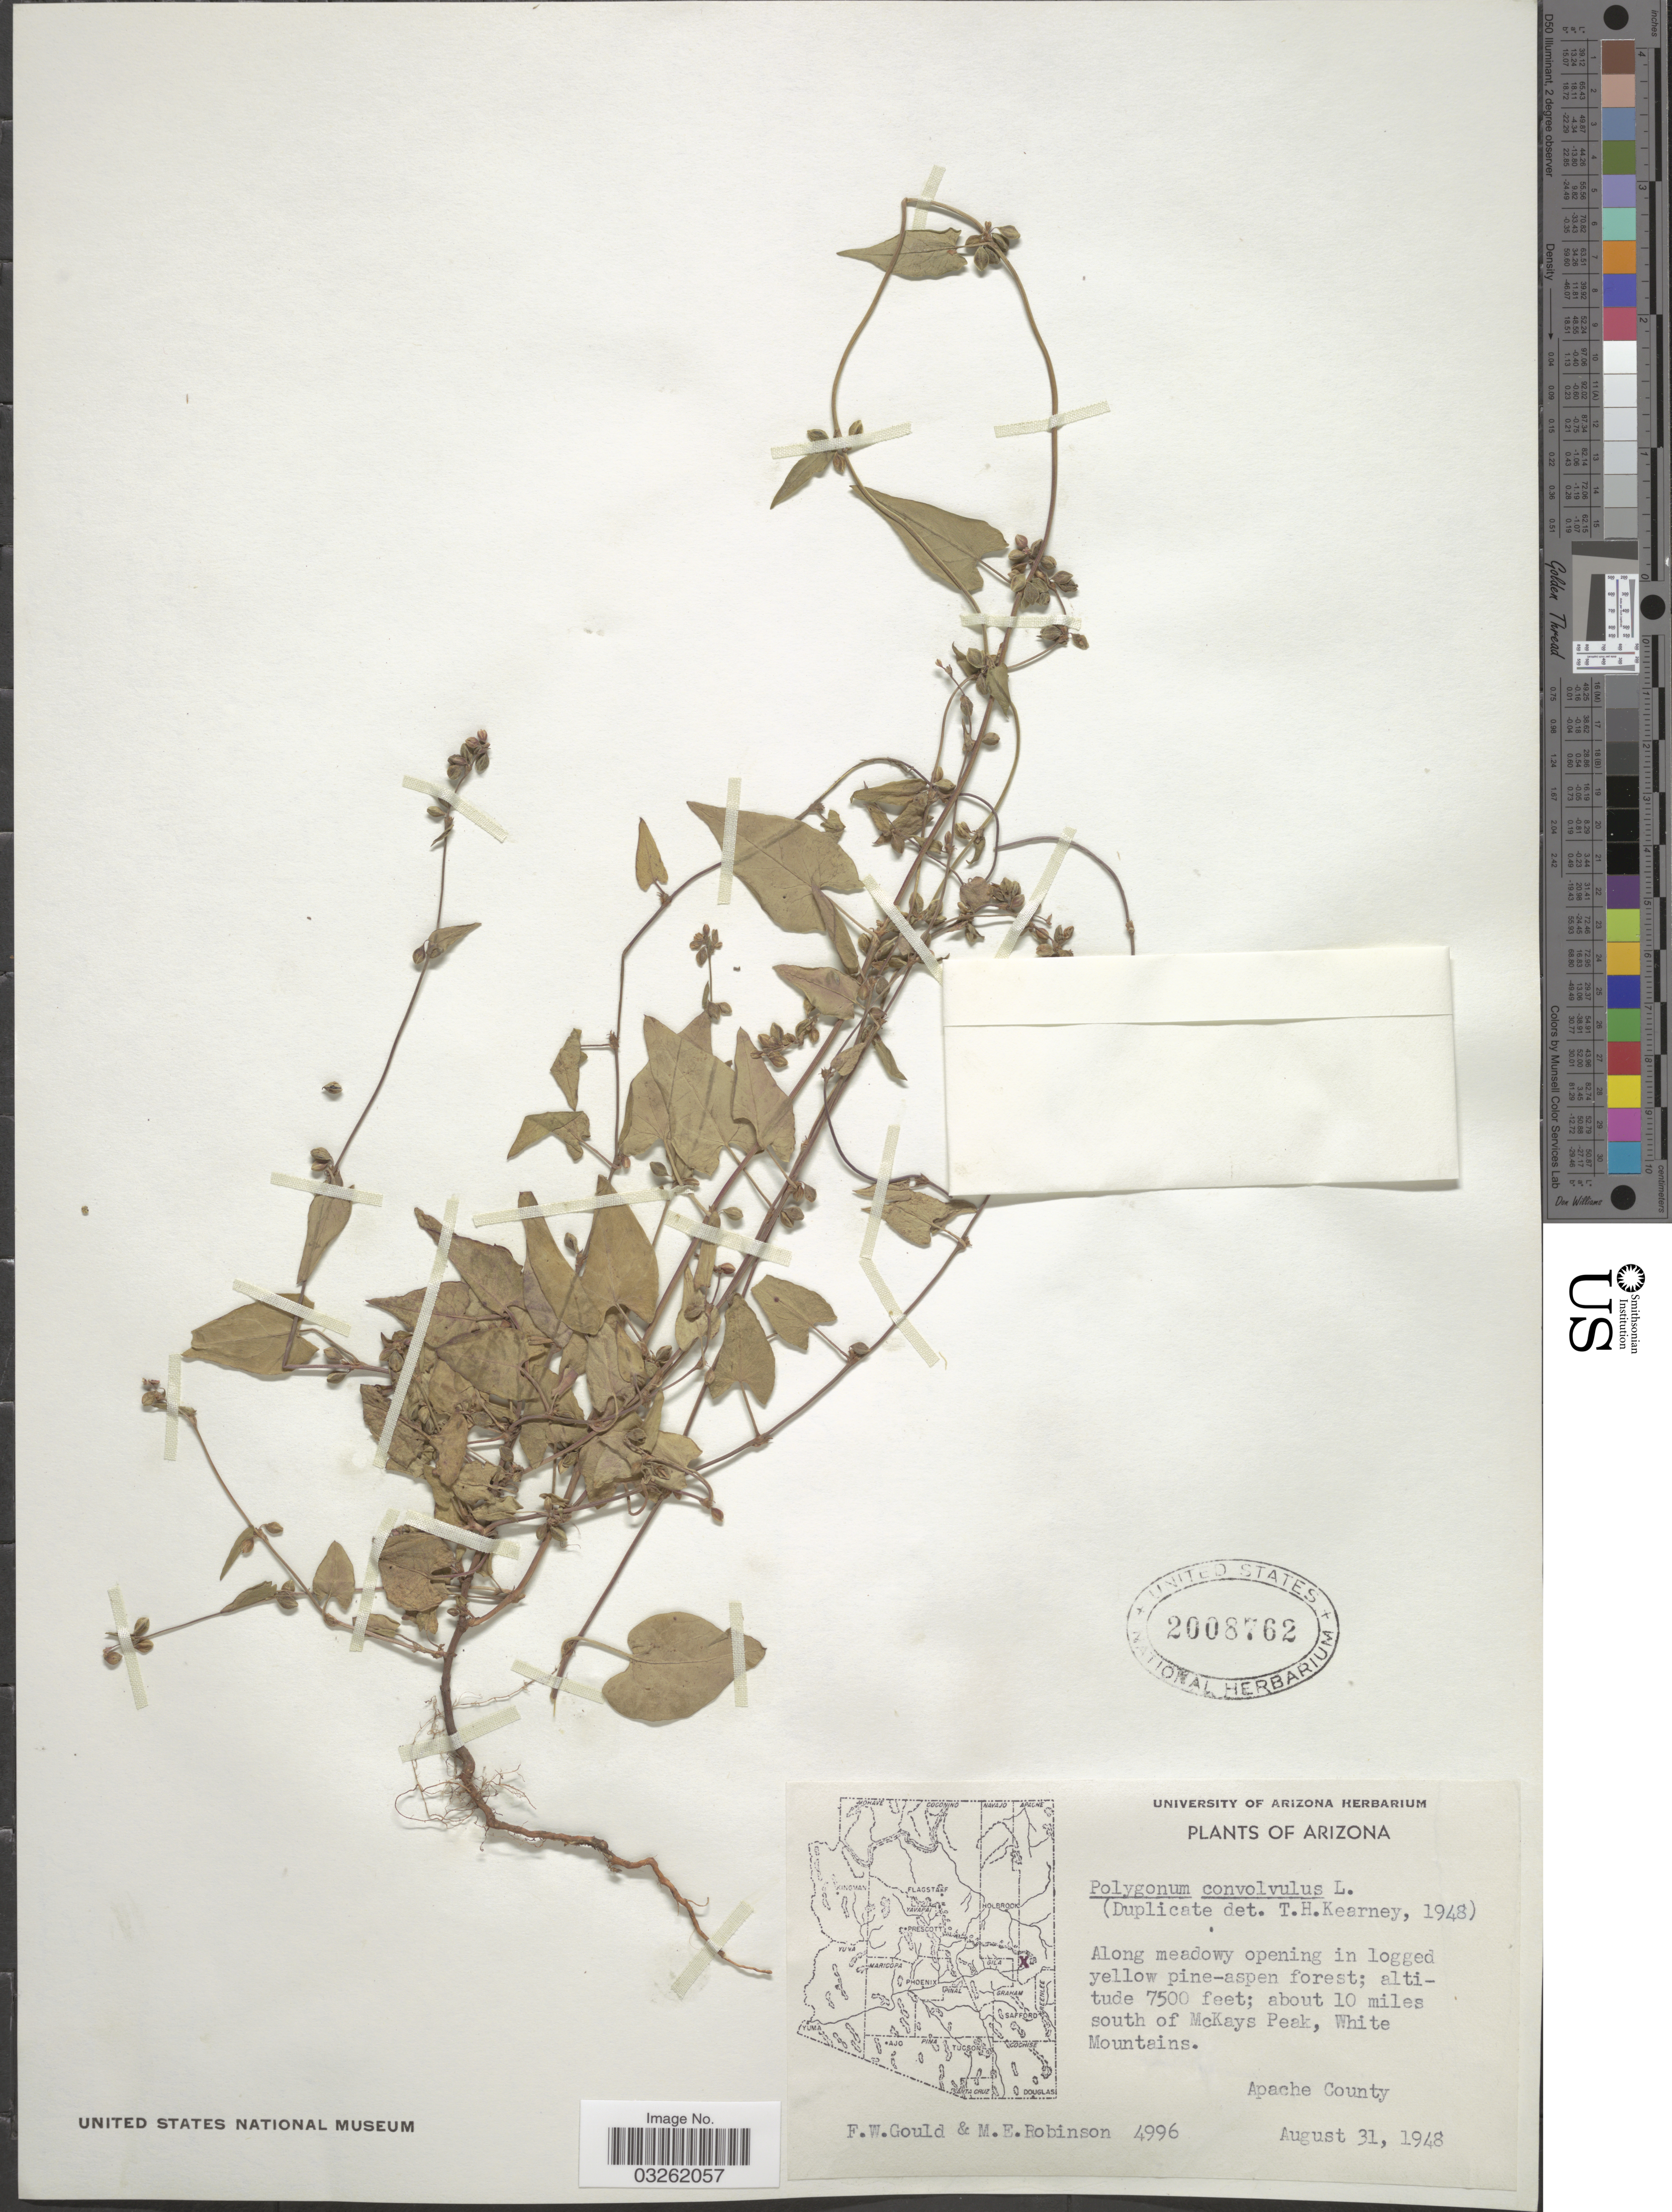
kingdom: Plantae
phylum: Tracheophyta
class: Magnoliopsida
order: Caryophyllales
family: Polygonaceae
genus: Fallopia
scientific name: Fallopia convolvulus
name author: (L.) Á. Löve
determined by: Strong, M. T., (US), Smithsonian Institution - National Museum of Natural History (UNITED STATES)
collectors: F. W. Gould & M. E. Robinson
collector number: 4996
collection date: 1948-08-31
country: United States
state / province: Arizona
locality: About 10 miles south of McKays Peak, White Mountains. Apache County.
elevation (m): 2286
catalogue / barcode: US 2008762